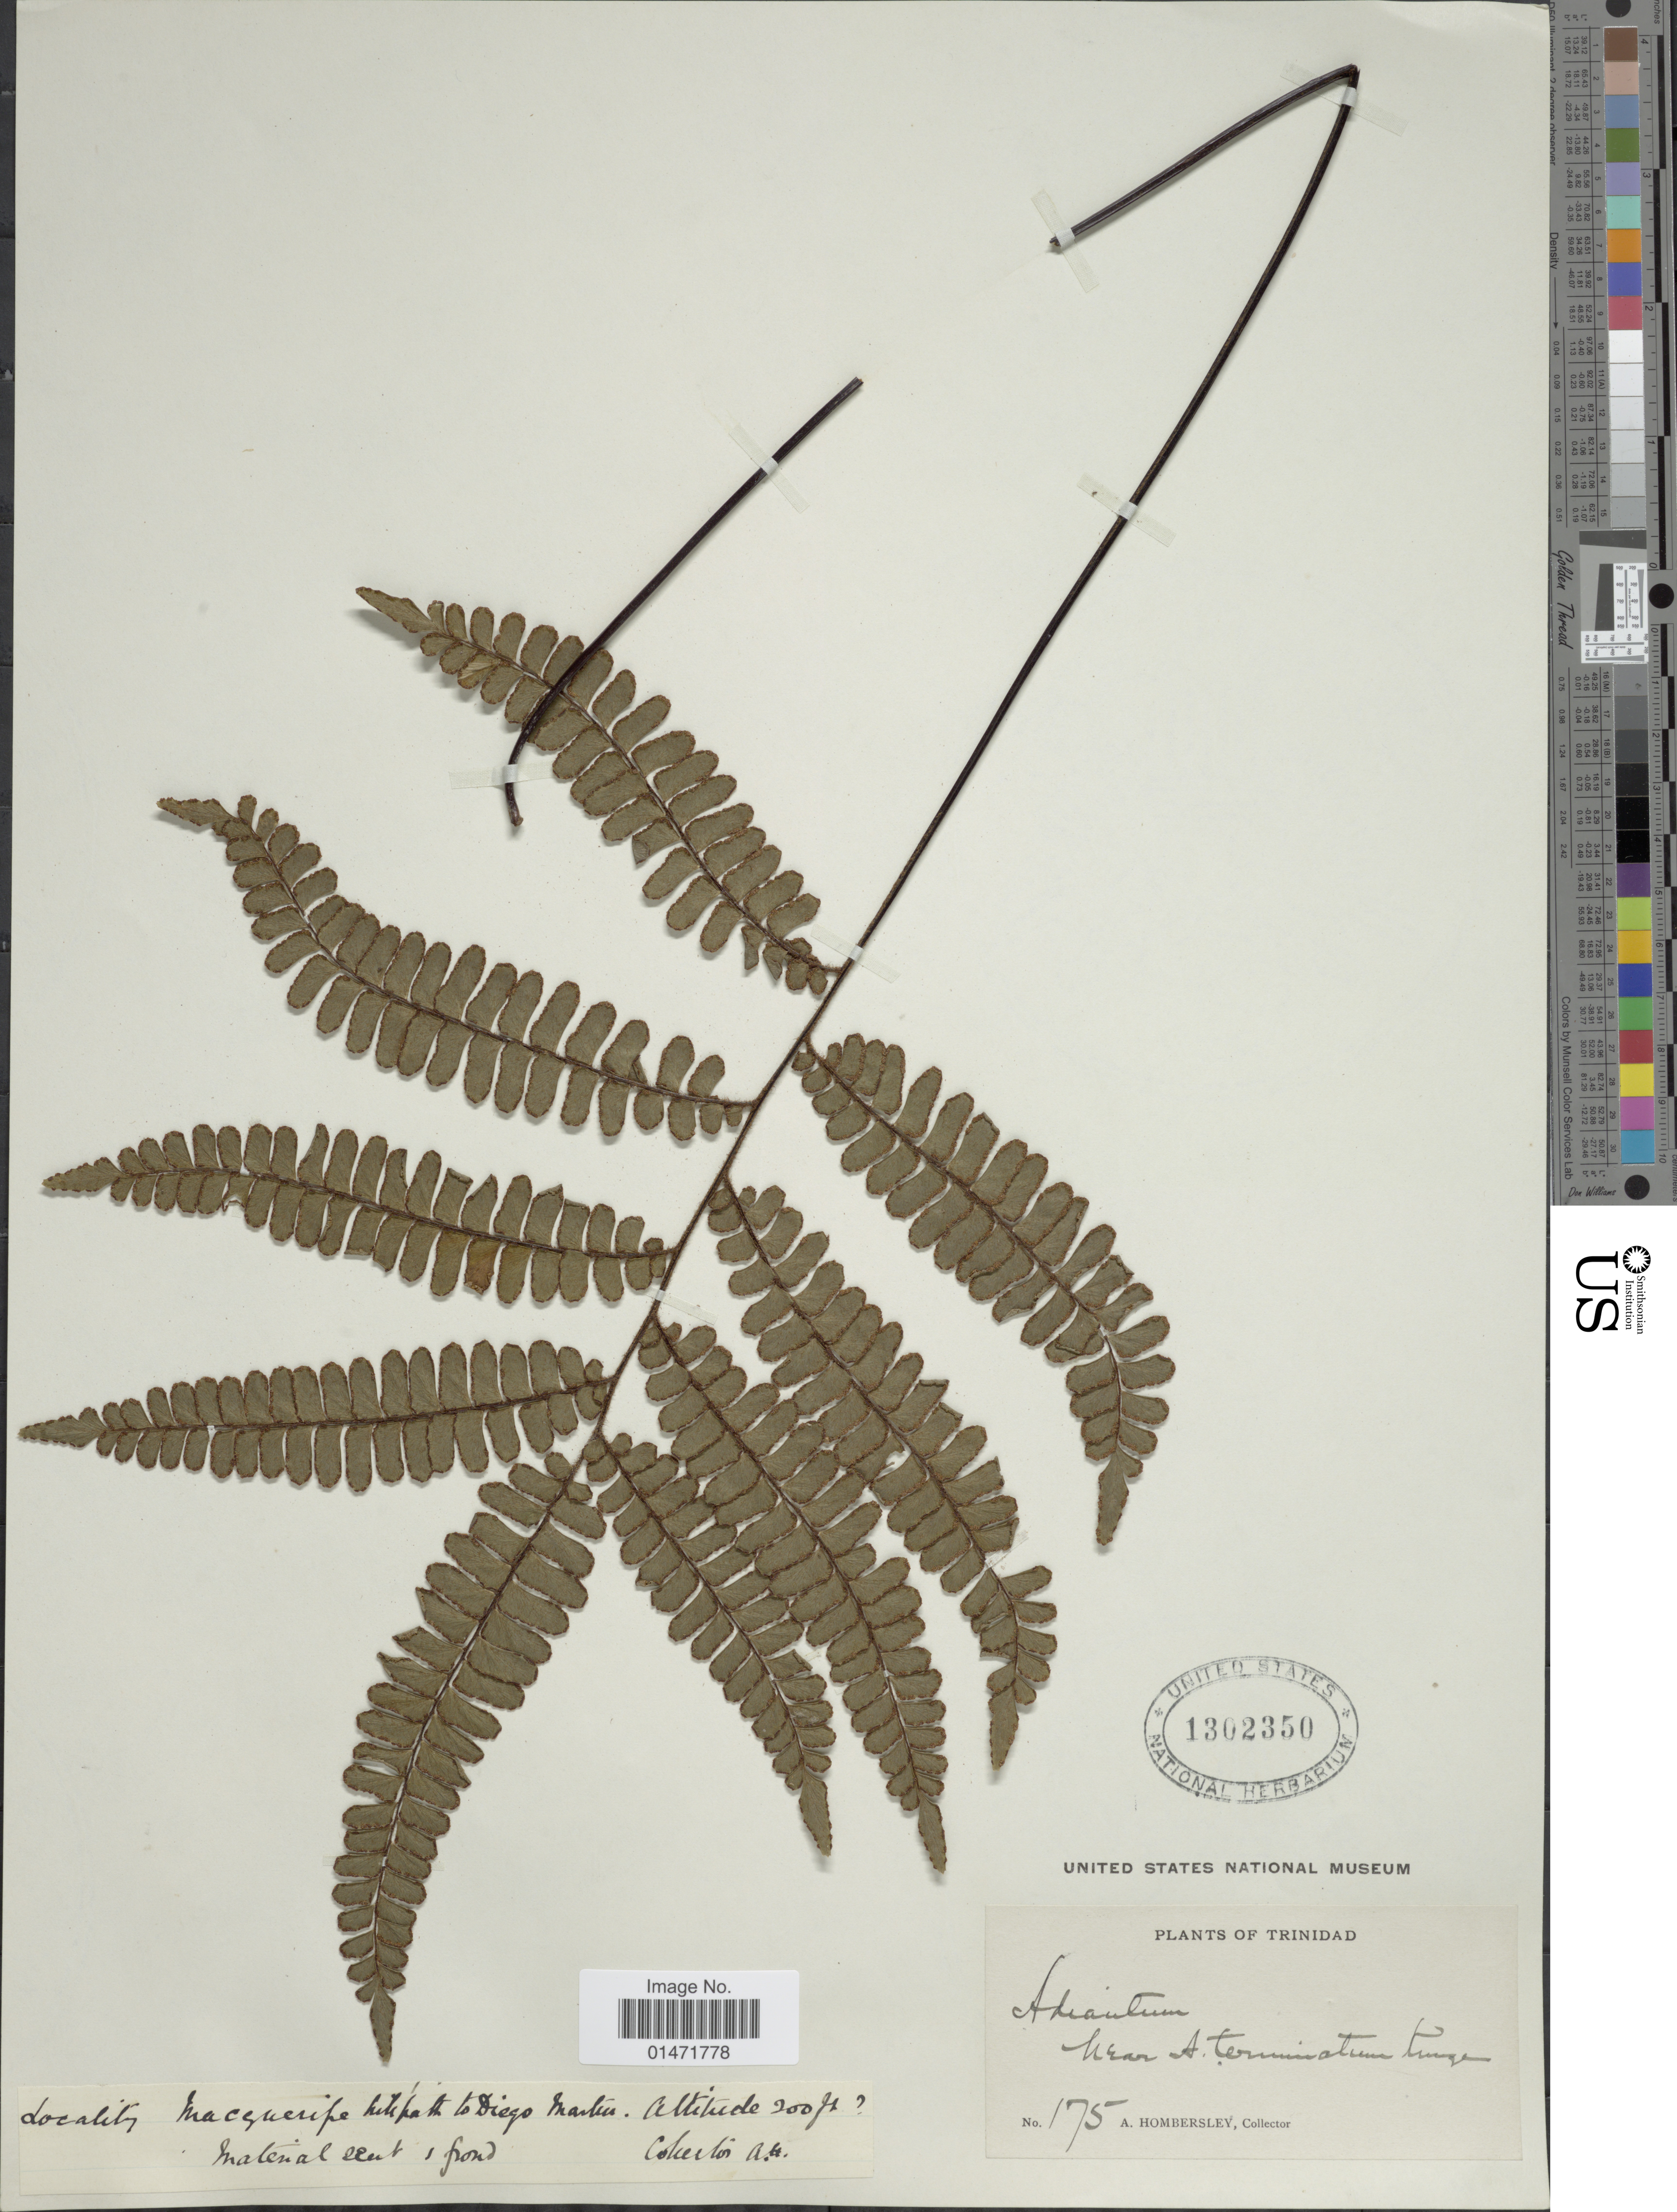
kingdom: Plantae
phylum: Tracheophyta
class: Polypodiopsida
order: Polypodiales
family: Pteridaceae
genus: Adiantum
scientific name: Adiantum terminatum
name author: Kunze ex Miq.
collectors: A. Hombersley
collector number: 175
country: Trinidad and Tobago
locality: Trinidad. Macqueripe hill path to Diego Martin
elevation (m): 61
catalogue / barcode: US 1302350